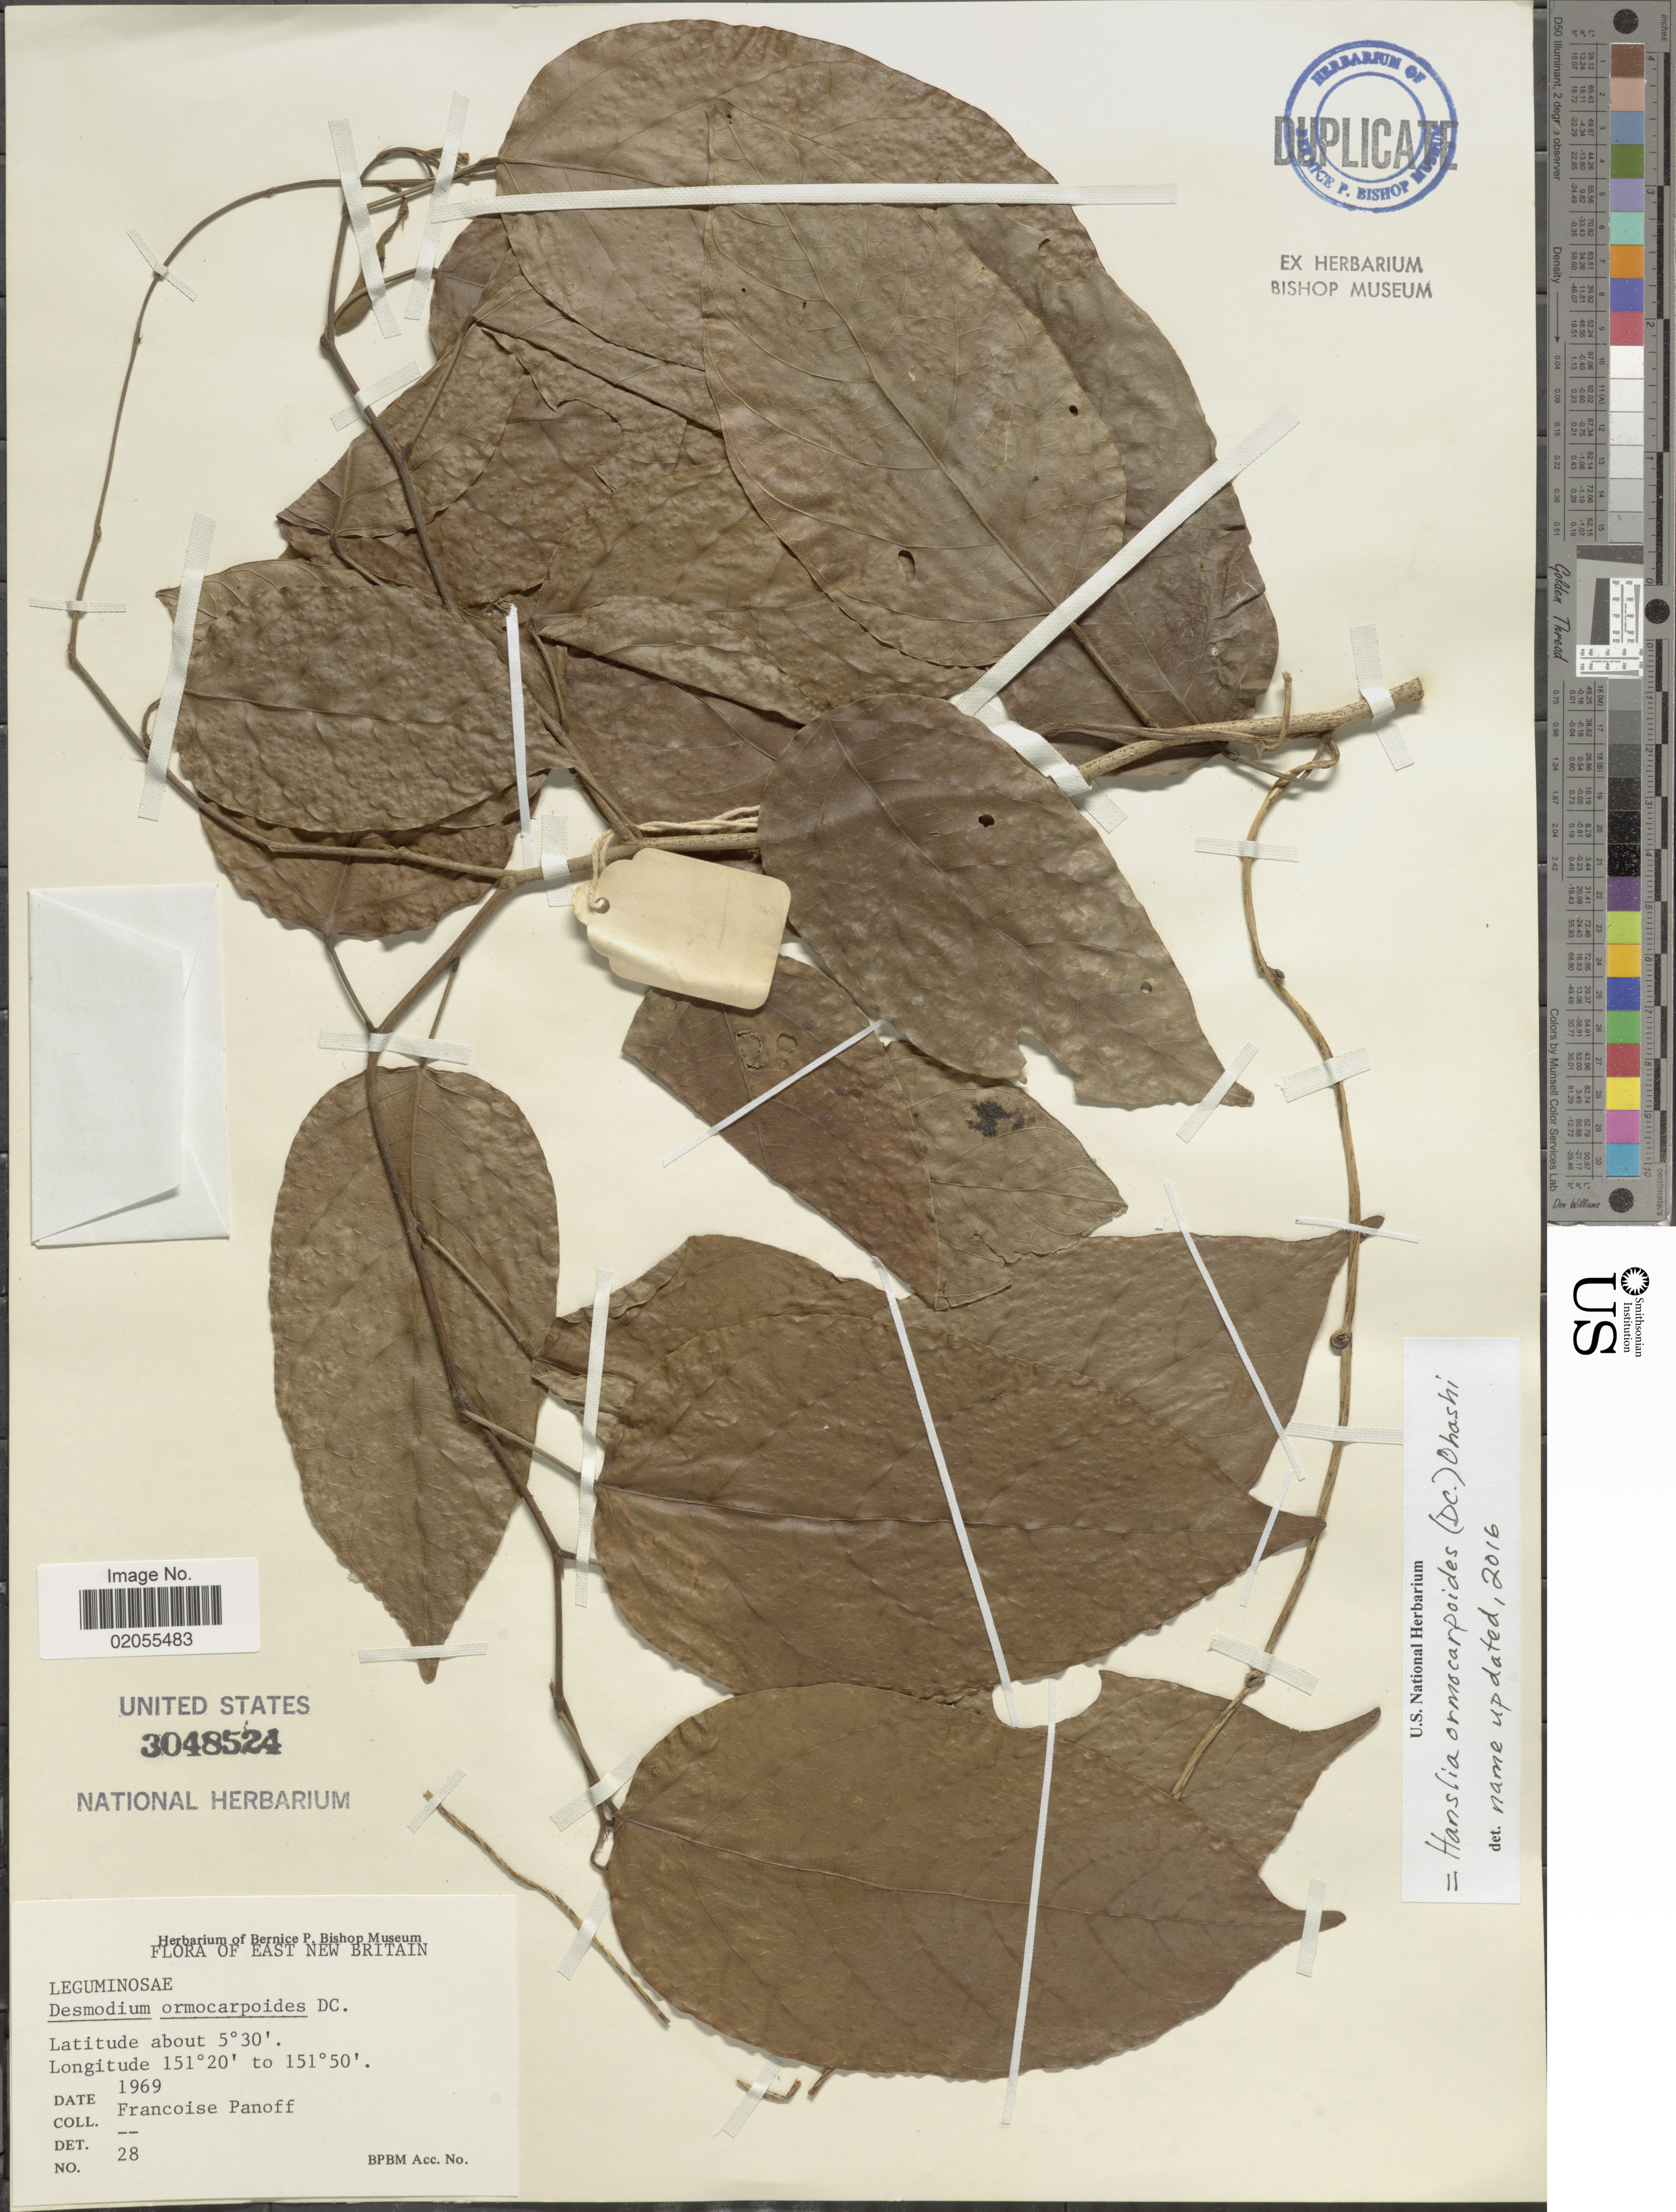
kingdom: Plantae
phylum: Tracheophyta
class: Magnoliopsida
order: Fabales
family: Fabaceae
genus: Hanslia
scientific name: Hanslia ormocarpoides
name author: (DC.) H. Ohashi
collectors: F. Panoff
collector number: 28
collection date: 1969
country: Papua New Guinea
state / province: East New Britain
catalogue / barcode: US 3048524